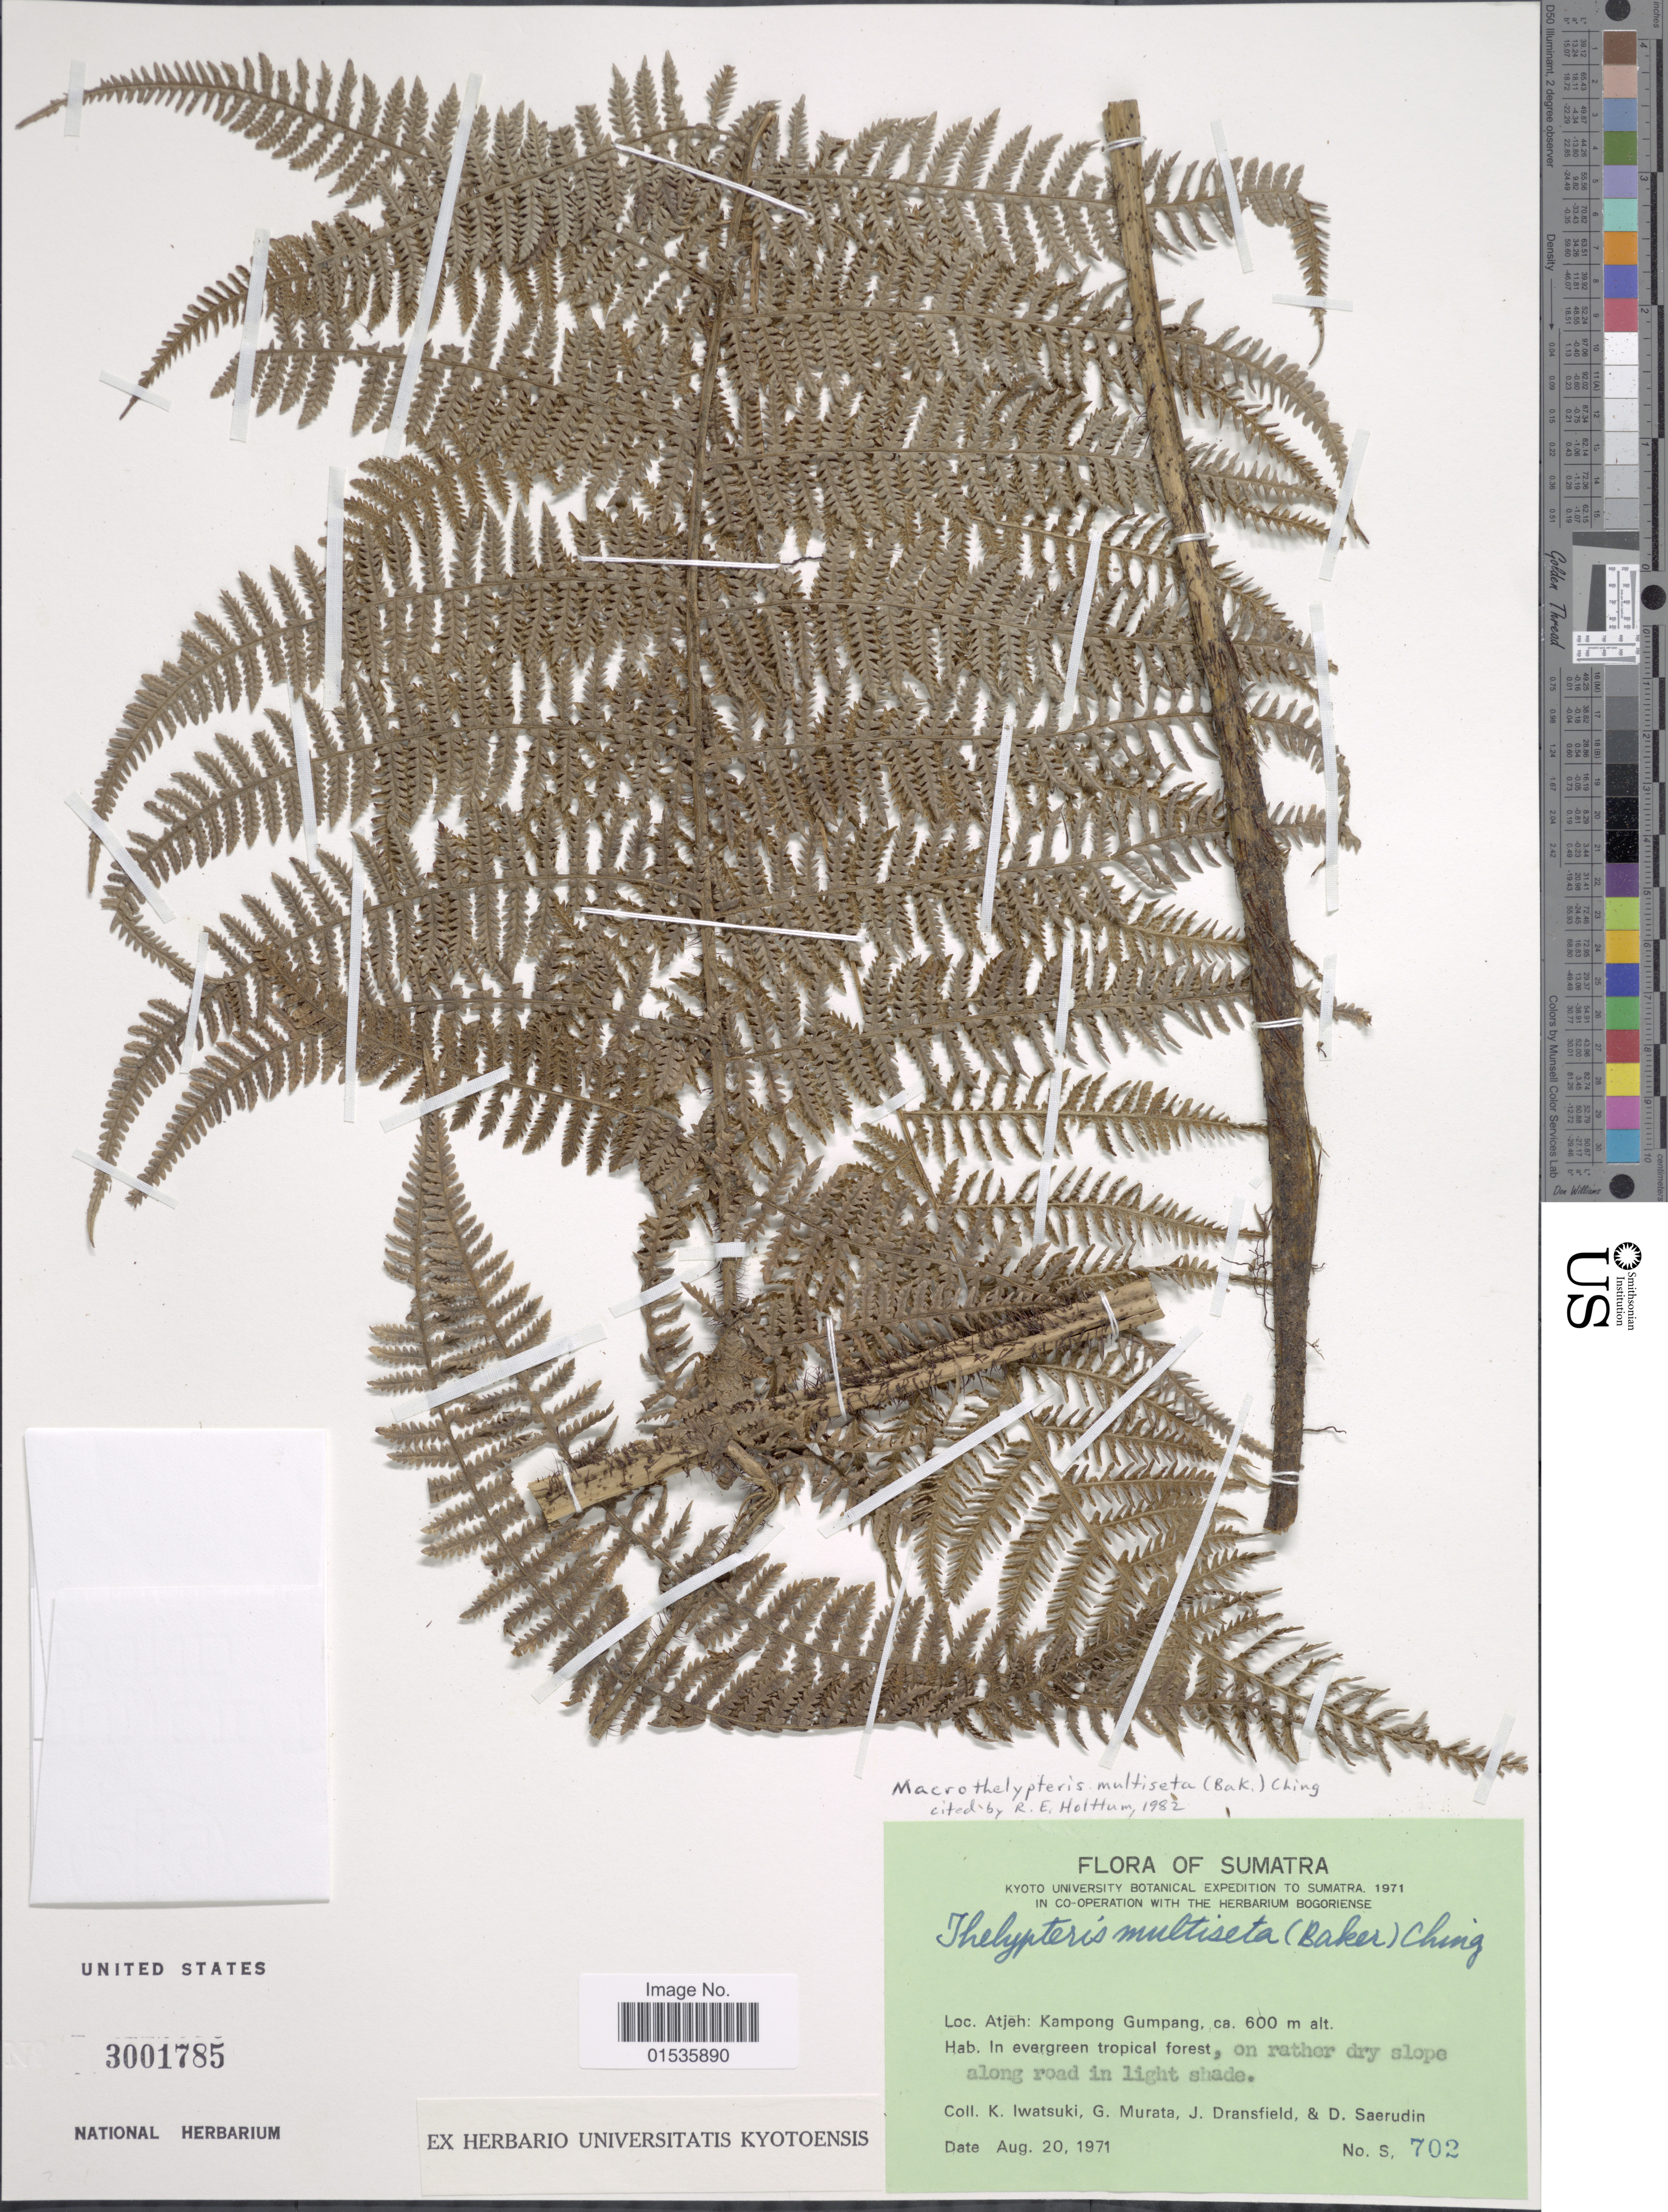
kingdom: Plantae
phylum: Tracheophyta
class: Polypodiopsida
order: Polypodiales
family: Thelypteridaceae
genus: Macrothelypteris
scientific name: Macrothelypteris multiseta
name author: (Baker) Ching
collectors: K. Iwatsuki, G. Murata, J. Dransfield & D. Saerudin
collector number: S702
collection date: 1971-08-20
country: Indonesia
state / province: Sumatra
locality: Sumatra, Atjeh: Kampong Gumpang.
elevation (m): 600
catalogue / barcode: US 3001785